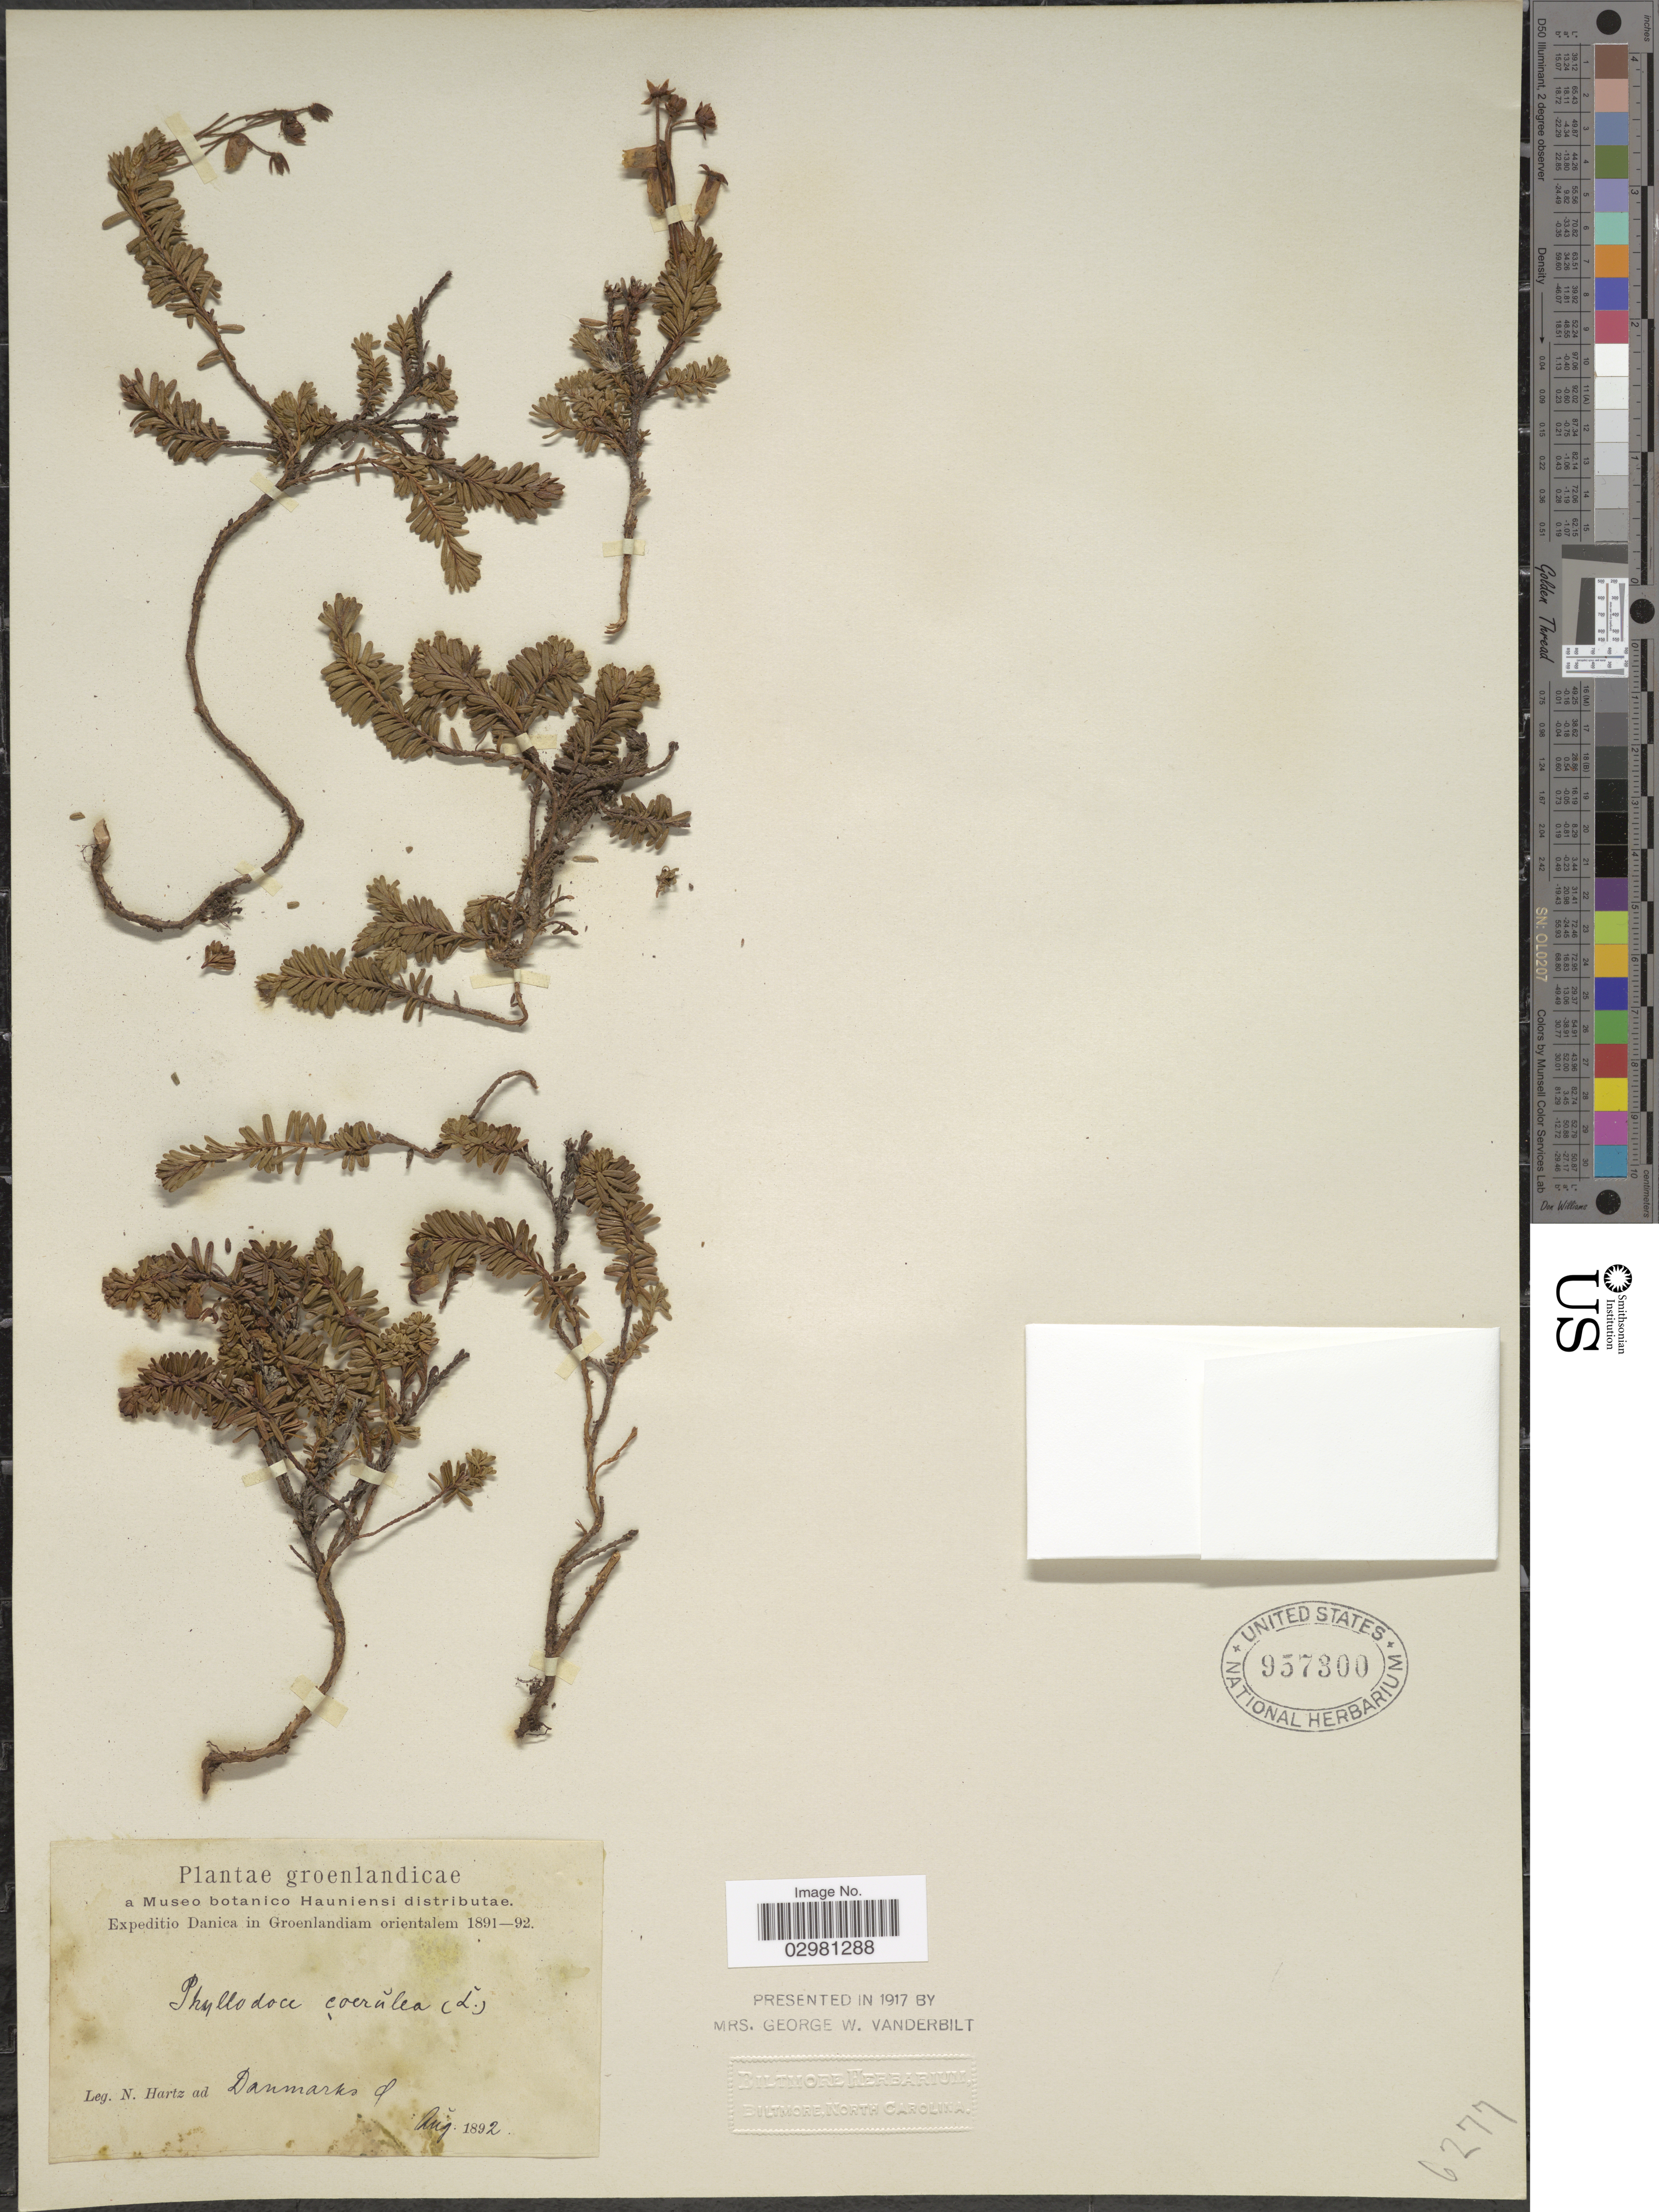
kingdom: Plantae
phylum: Tracheophyta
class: Magnoliopsida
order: Ericales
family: Ericaceae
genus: Phyllodoce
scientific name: Phyllodoce caerulea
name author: (L.) Bab.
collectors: N. Hartz & O. Danmarks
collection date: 1892-08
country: Greenland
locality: Groenlandicae, Danica.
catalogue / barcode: US 957300